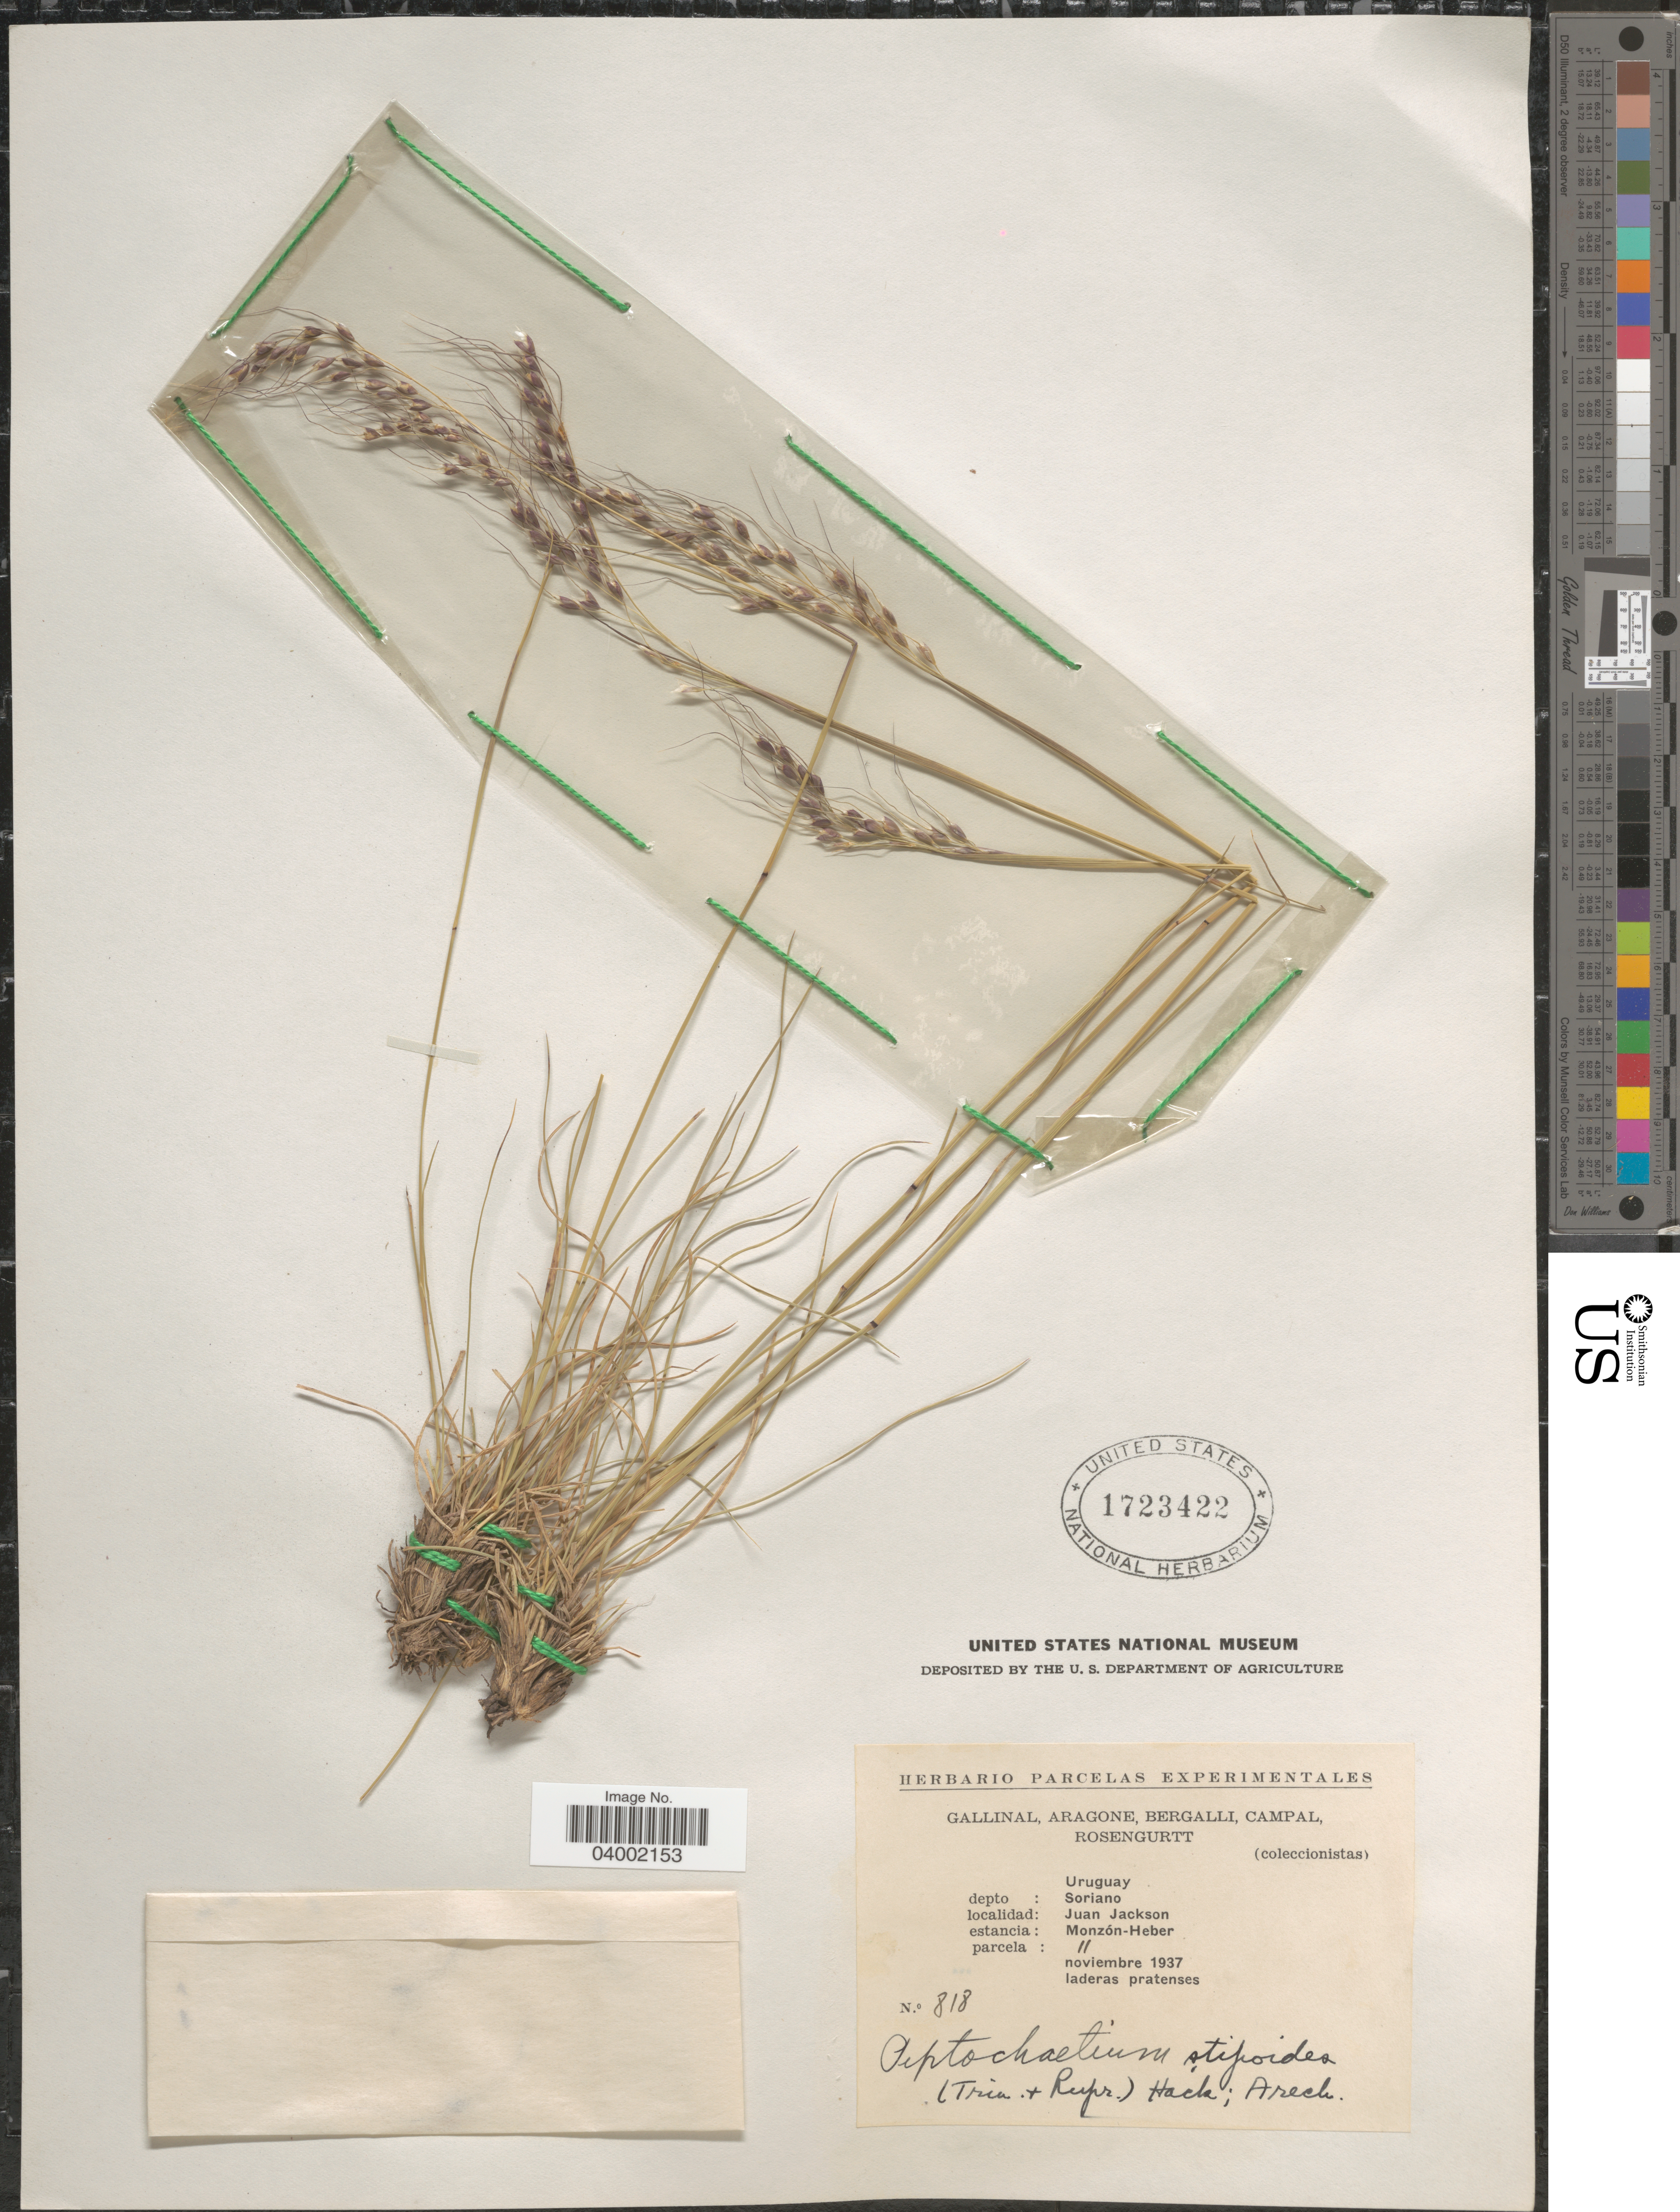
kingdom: Plantae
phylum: Tracheophyta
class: Liliopsida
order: Poales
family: Poaceae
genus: Piptochaetium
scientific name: Piptochaetium stipoides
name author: (Trin. & Rupr.) Hack. & Arechav.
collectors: -. Gallinal, -- Aragone, -- Bergalli, -- Campal & Rosengurtt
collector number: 818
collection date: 1937-11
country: Uruguay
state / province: Soriano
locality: Depto: Soriano. Juan Jackson. Estancia: Monzón-Heber. Parcela: 11.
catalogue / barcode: US 1723422